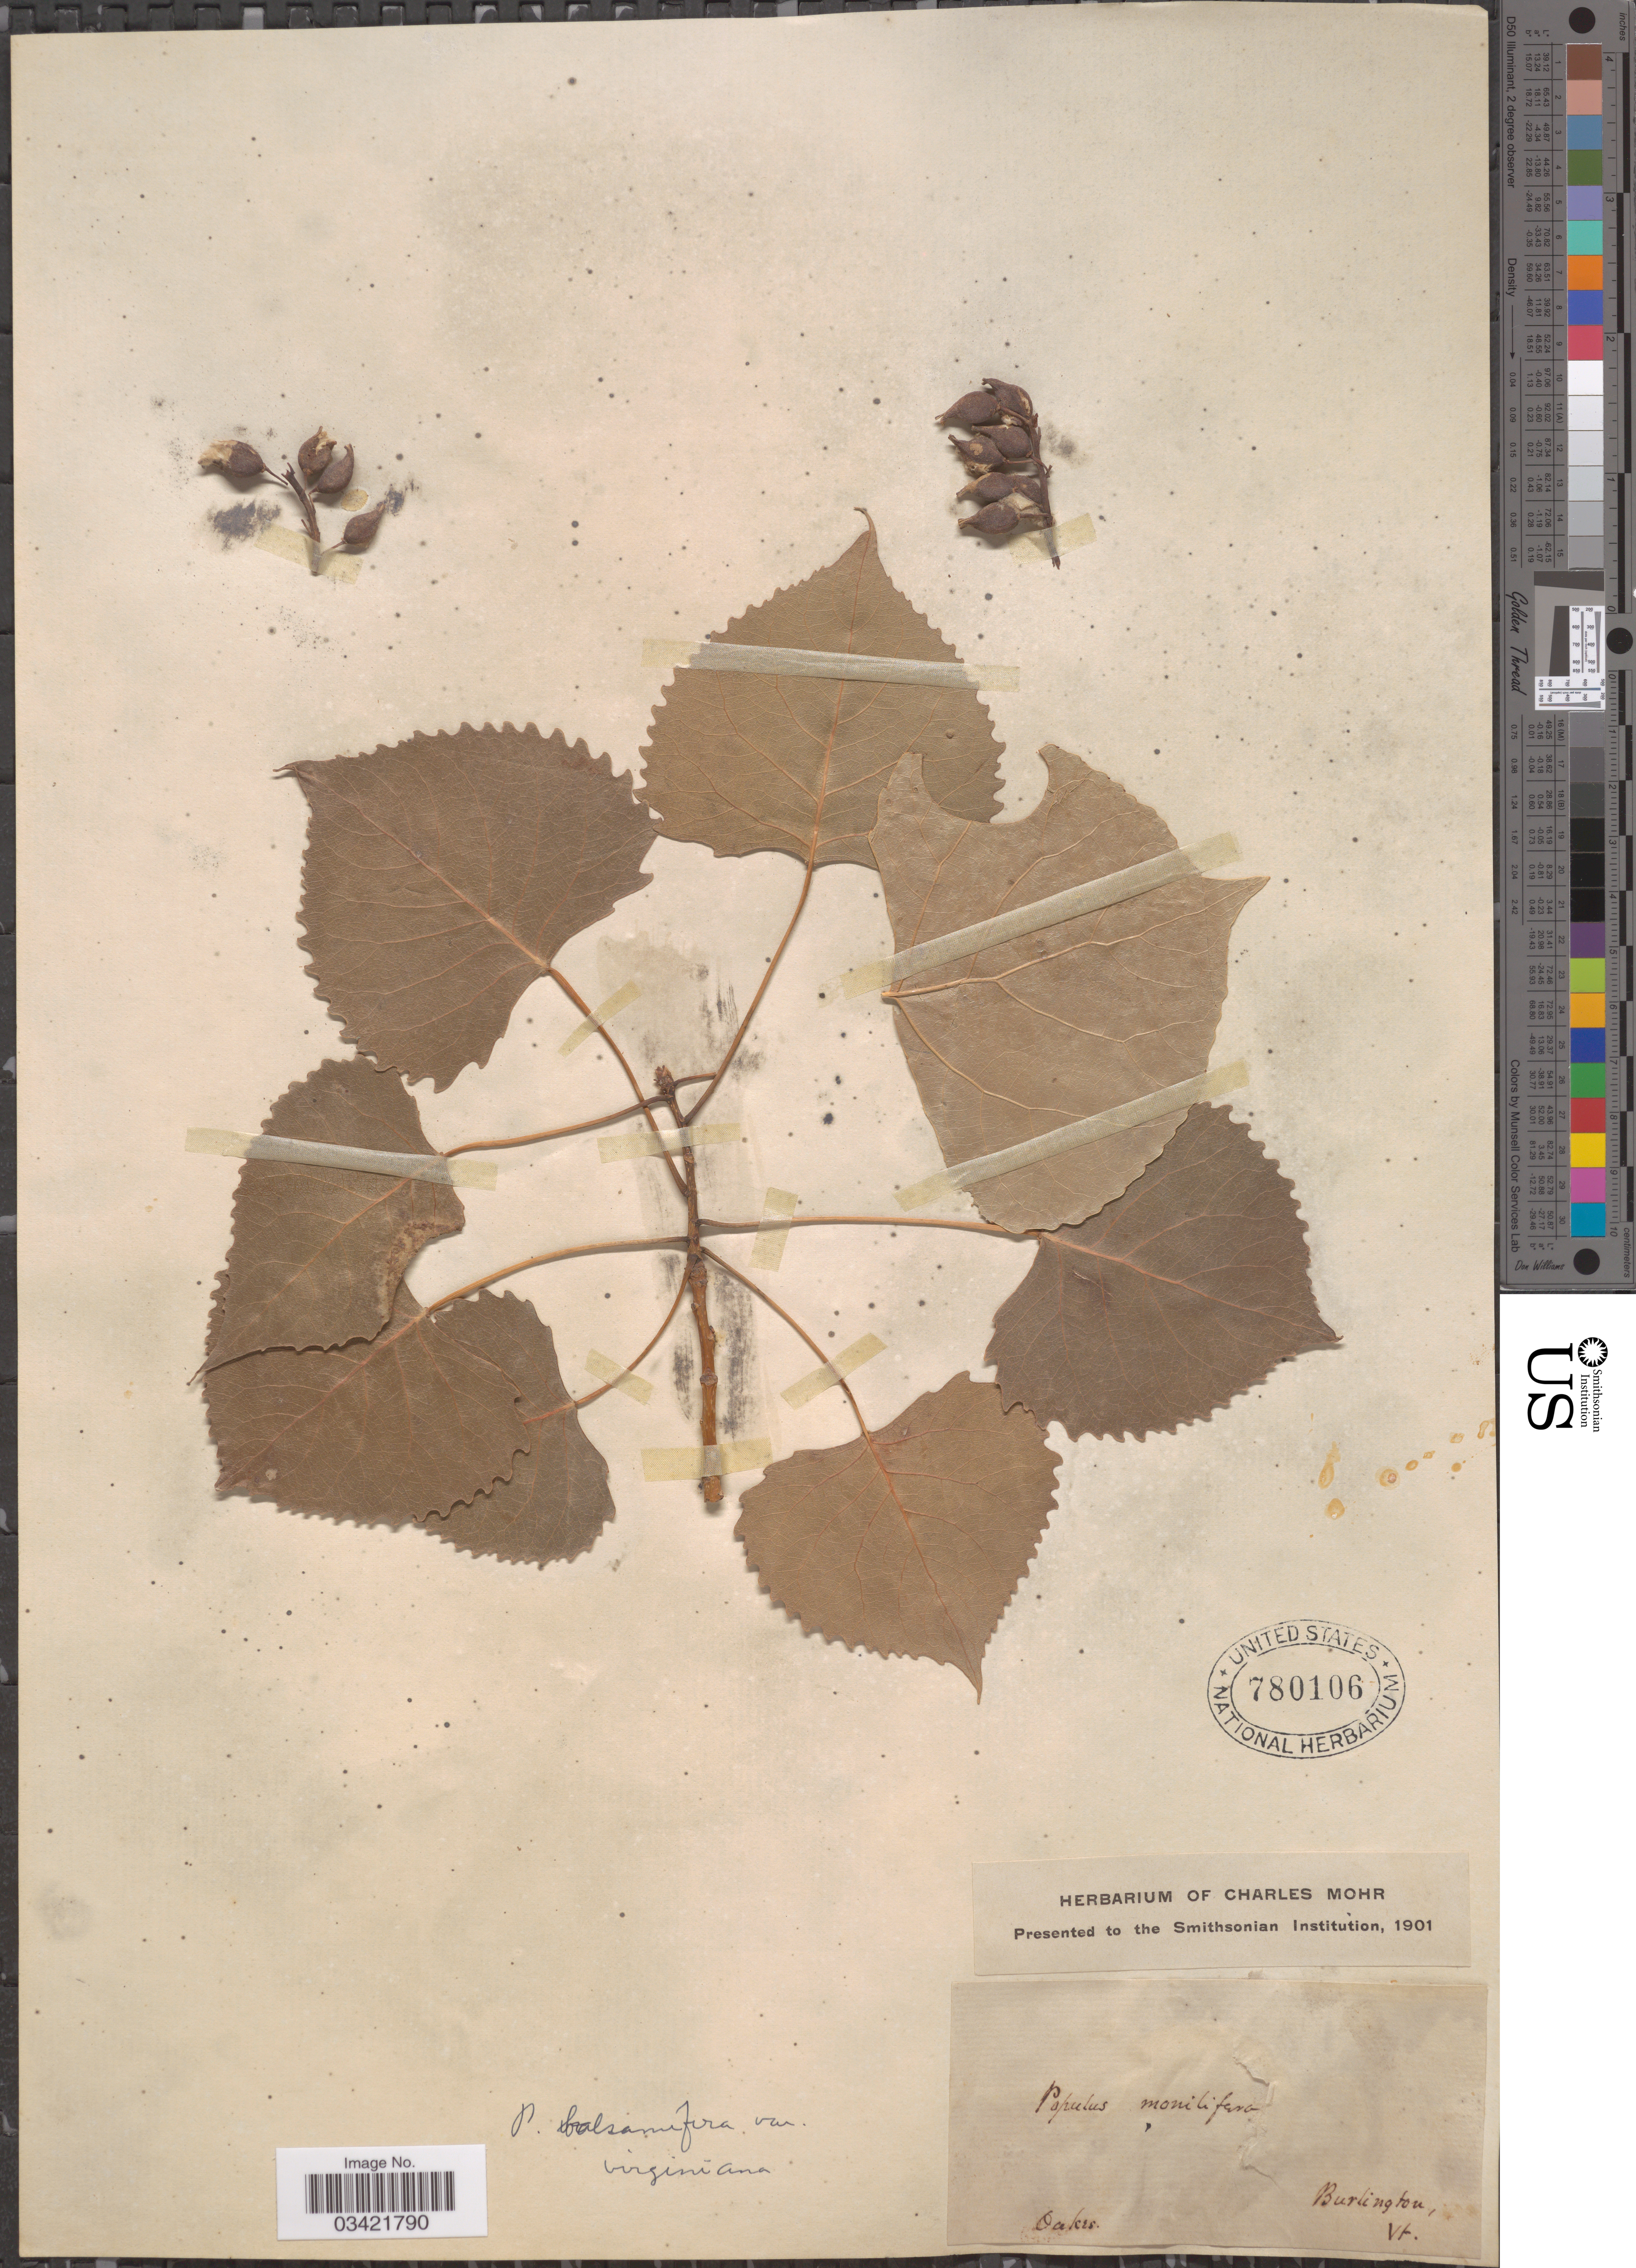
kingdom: Plantae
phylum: Tracheophyta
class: Magnoliopsida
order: Malpighiales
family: Salicaceae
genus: Populus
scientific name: Populus deltoides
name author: W. Bartram ex Marshall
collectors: -. Oakes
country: United States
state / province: Vermont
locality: Burlington.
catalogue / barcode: US 780106